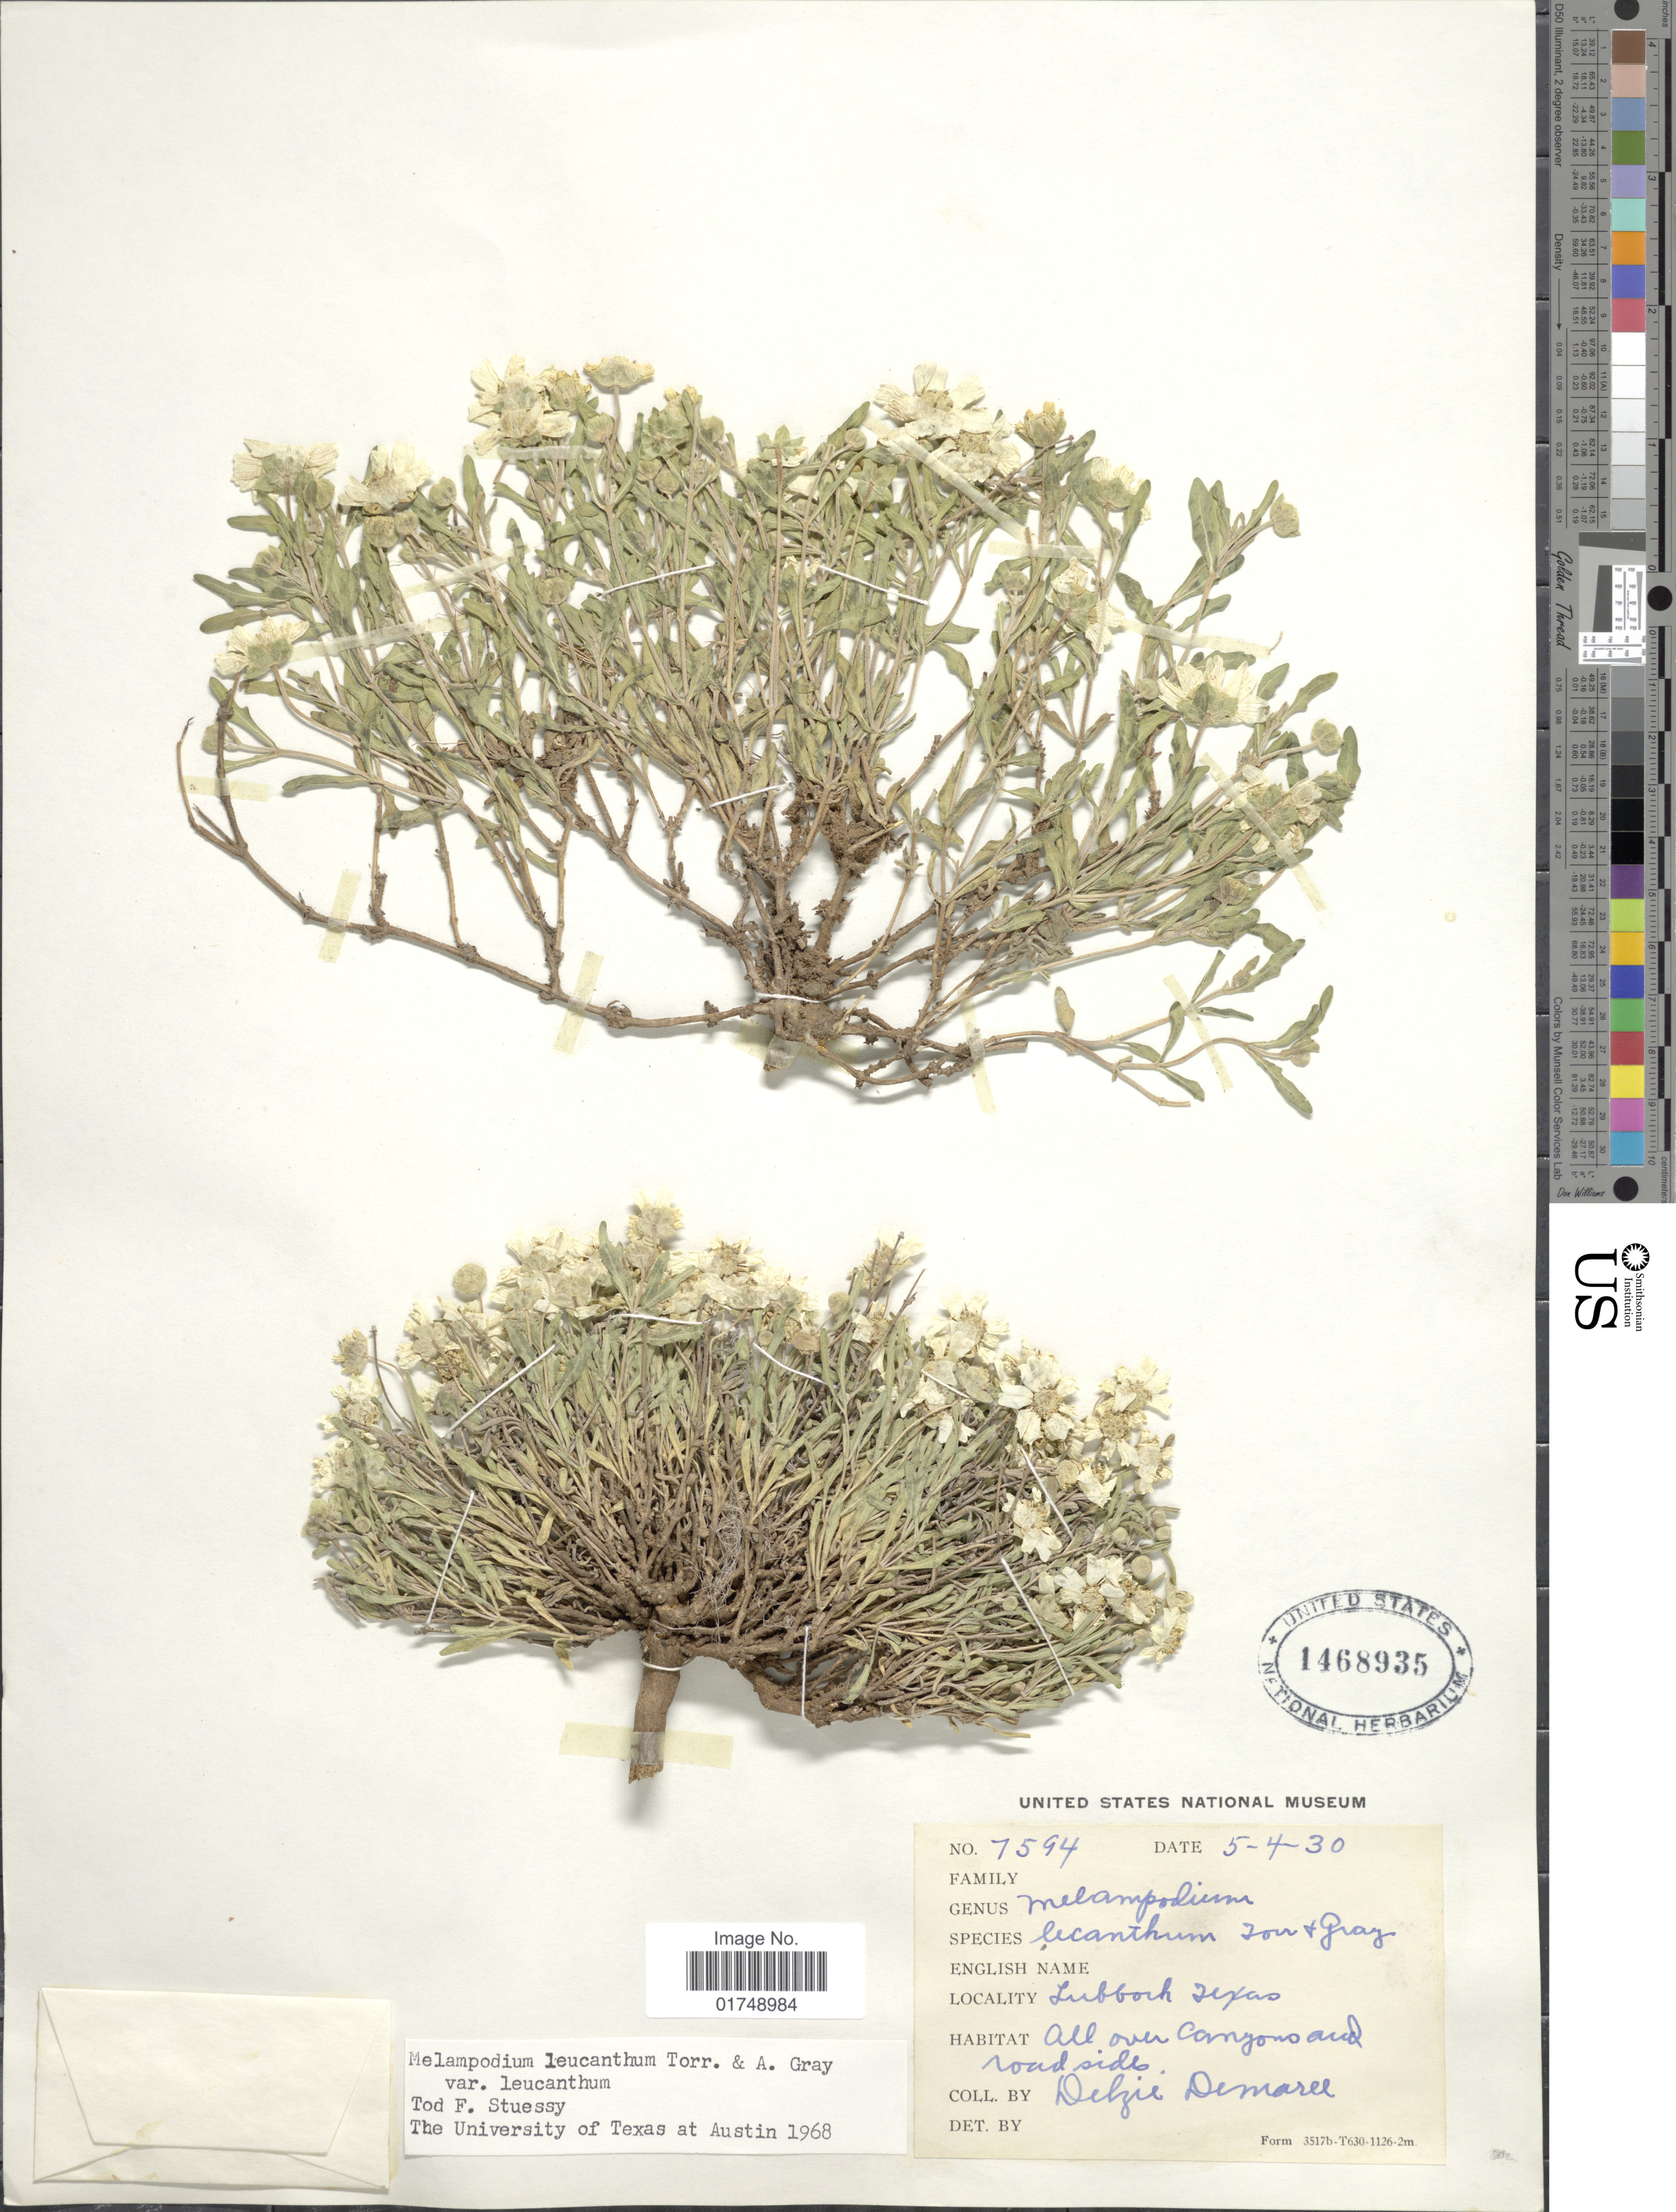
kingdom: Plantae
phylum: Tracheophyta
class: Magnoliopsida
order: Asterales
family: Asteraceae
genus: Melampodium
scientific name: Melampodium leucanthum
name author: Torr. & A. Gray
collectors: D. Demaree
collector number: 7594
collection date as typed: Transcribed d/m/y: 4/5/30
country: United States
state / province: Texas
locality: Lubboch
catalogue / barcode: US 1468935